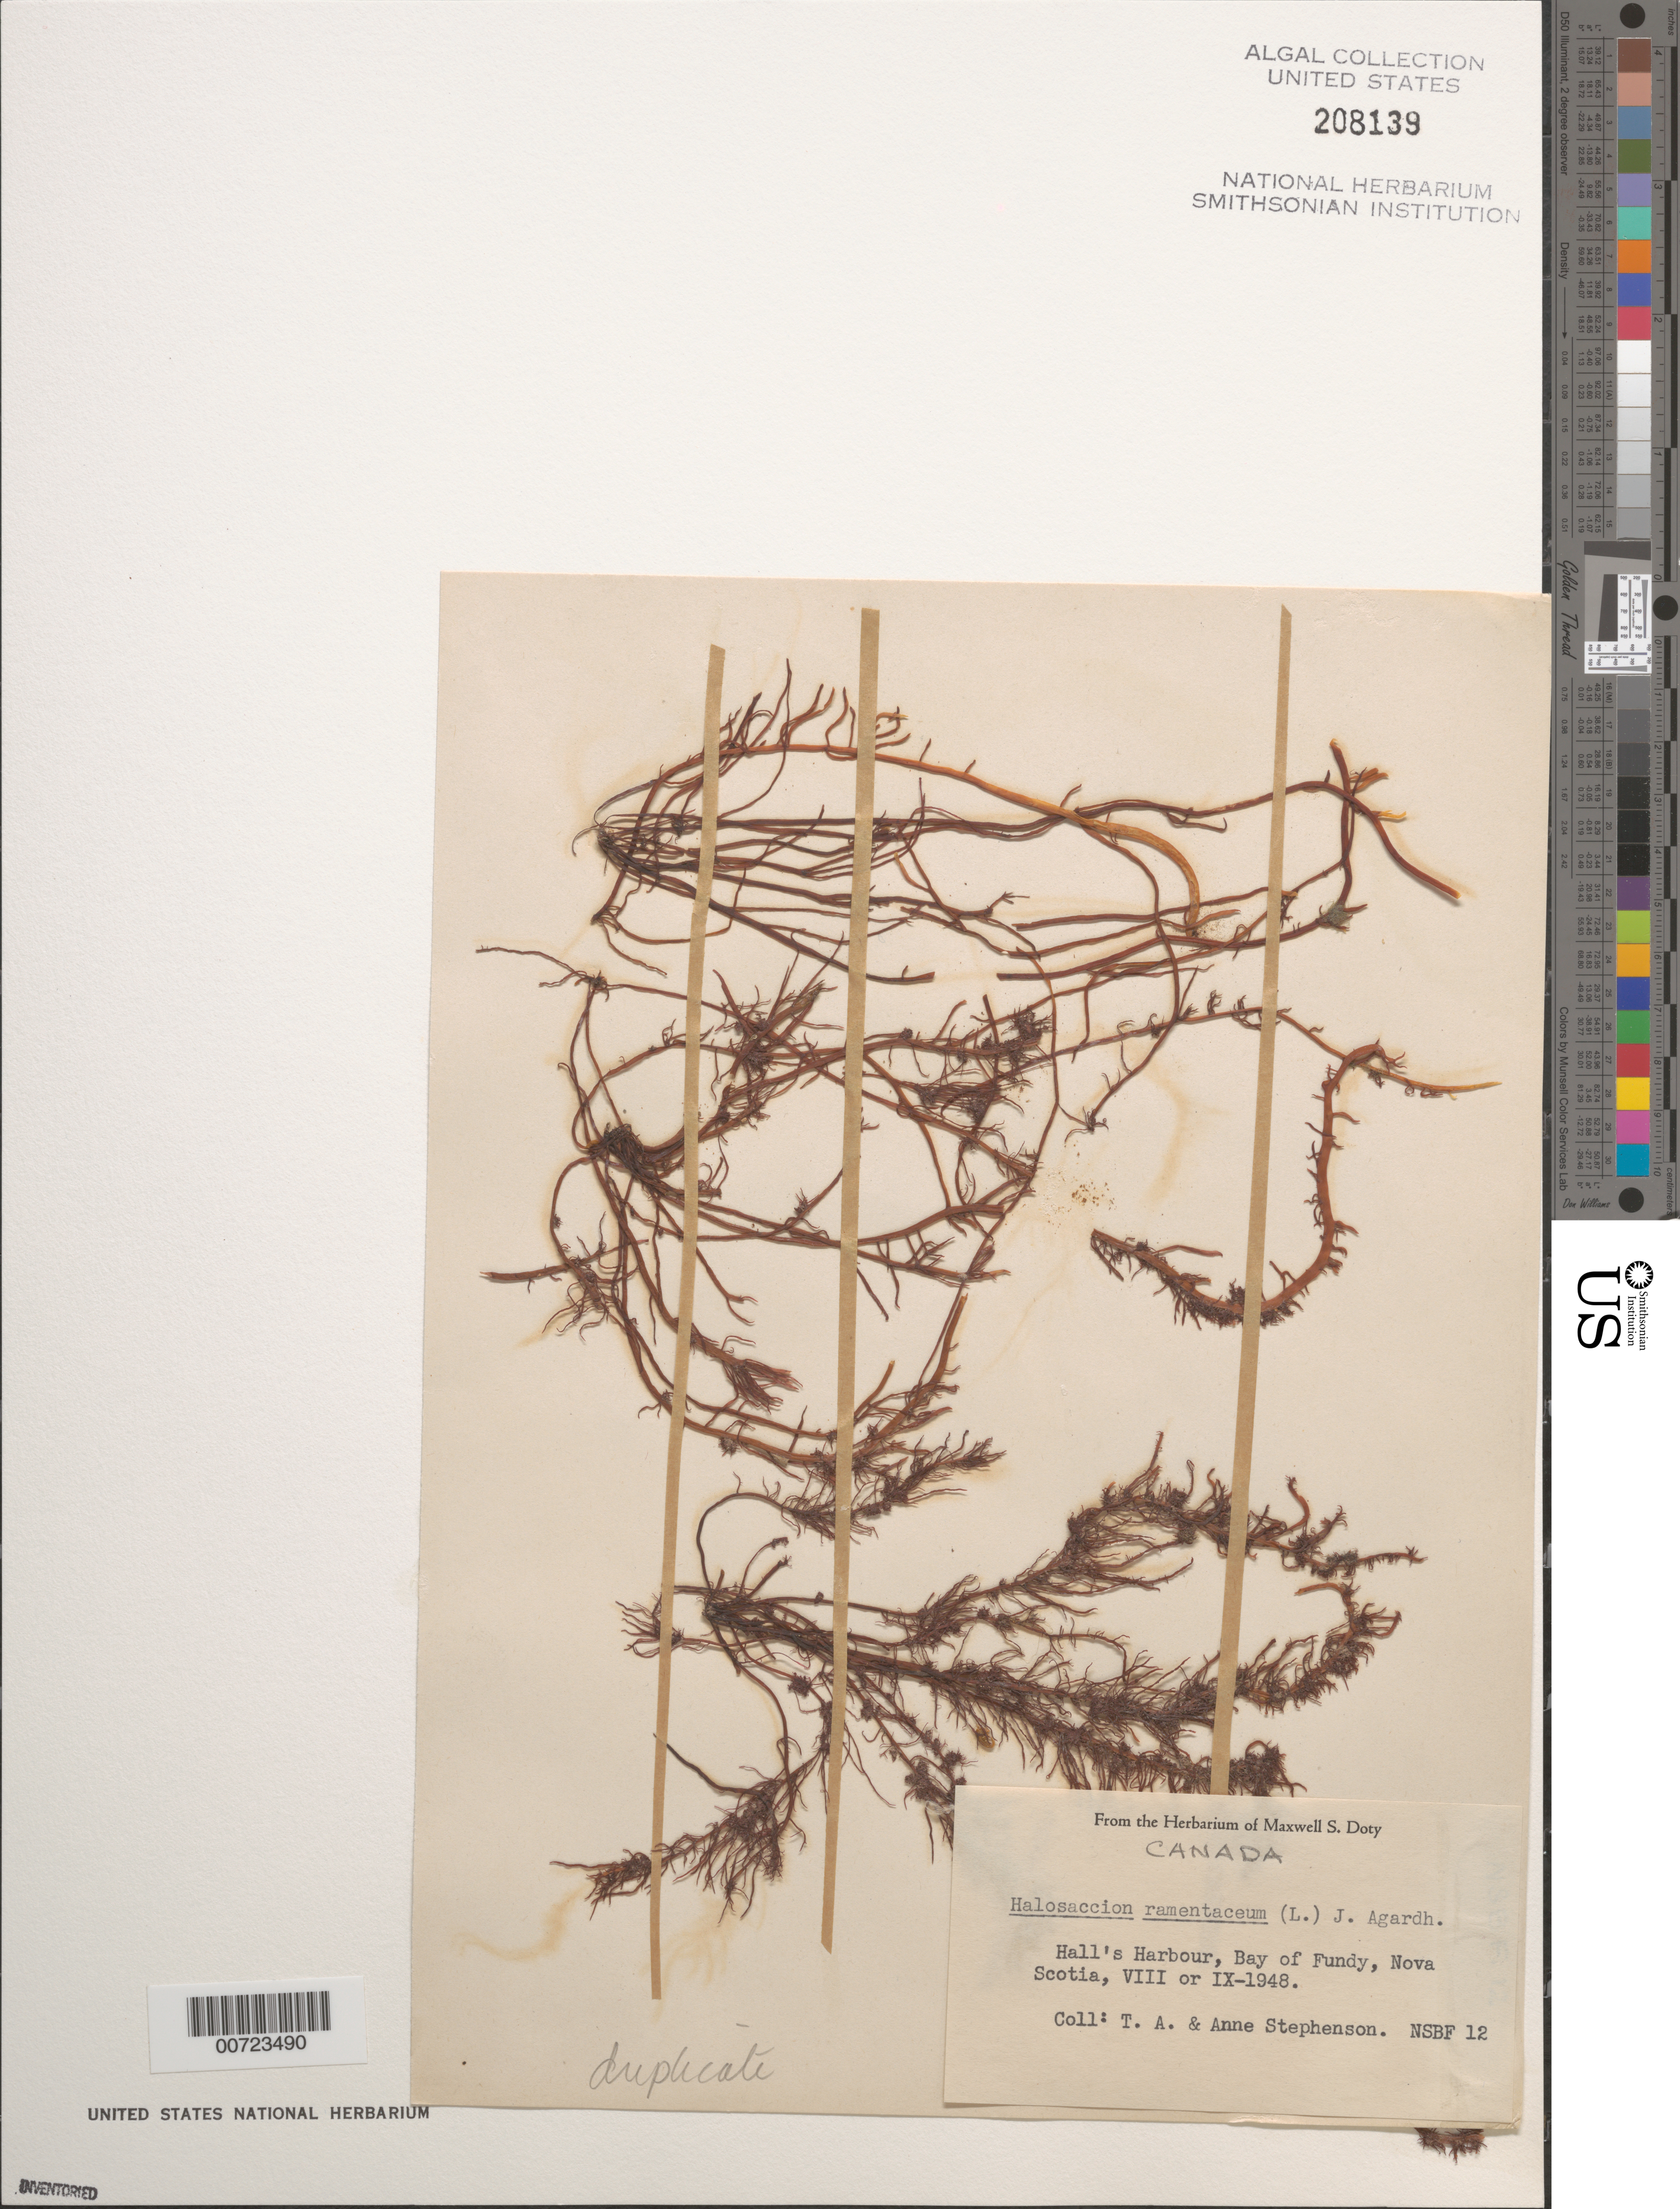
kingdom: Plantae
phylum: Rhodophyta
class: Florideophyceae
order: Palmariales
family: Palmariaceae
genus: Devaleraea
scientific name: Devaleraea ramentacea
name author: (L.) Guiry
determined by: Algae name updating Project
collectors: T. Stephenson & A. Stephenson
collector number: NSBF 12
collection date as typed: Aug 1948 or -- Sep 1948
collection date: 1948-08 or 1948-09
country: Canada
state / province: Nova Scotia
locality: Hall's Harbour, Bay of Fundy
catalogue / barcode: US 208139